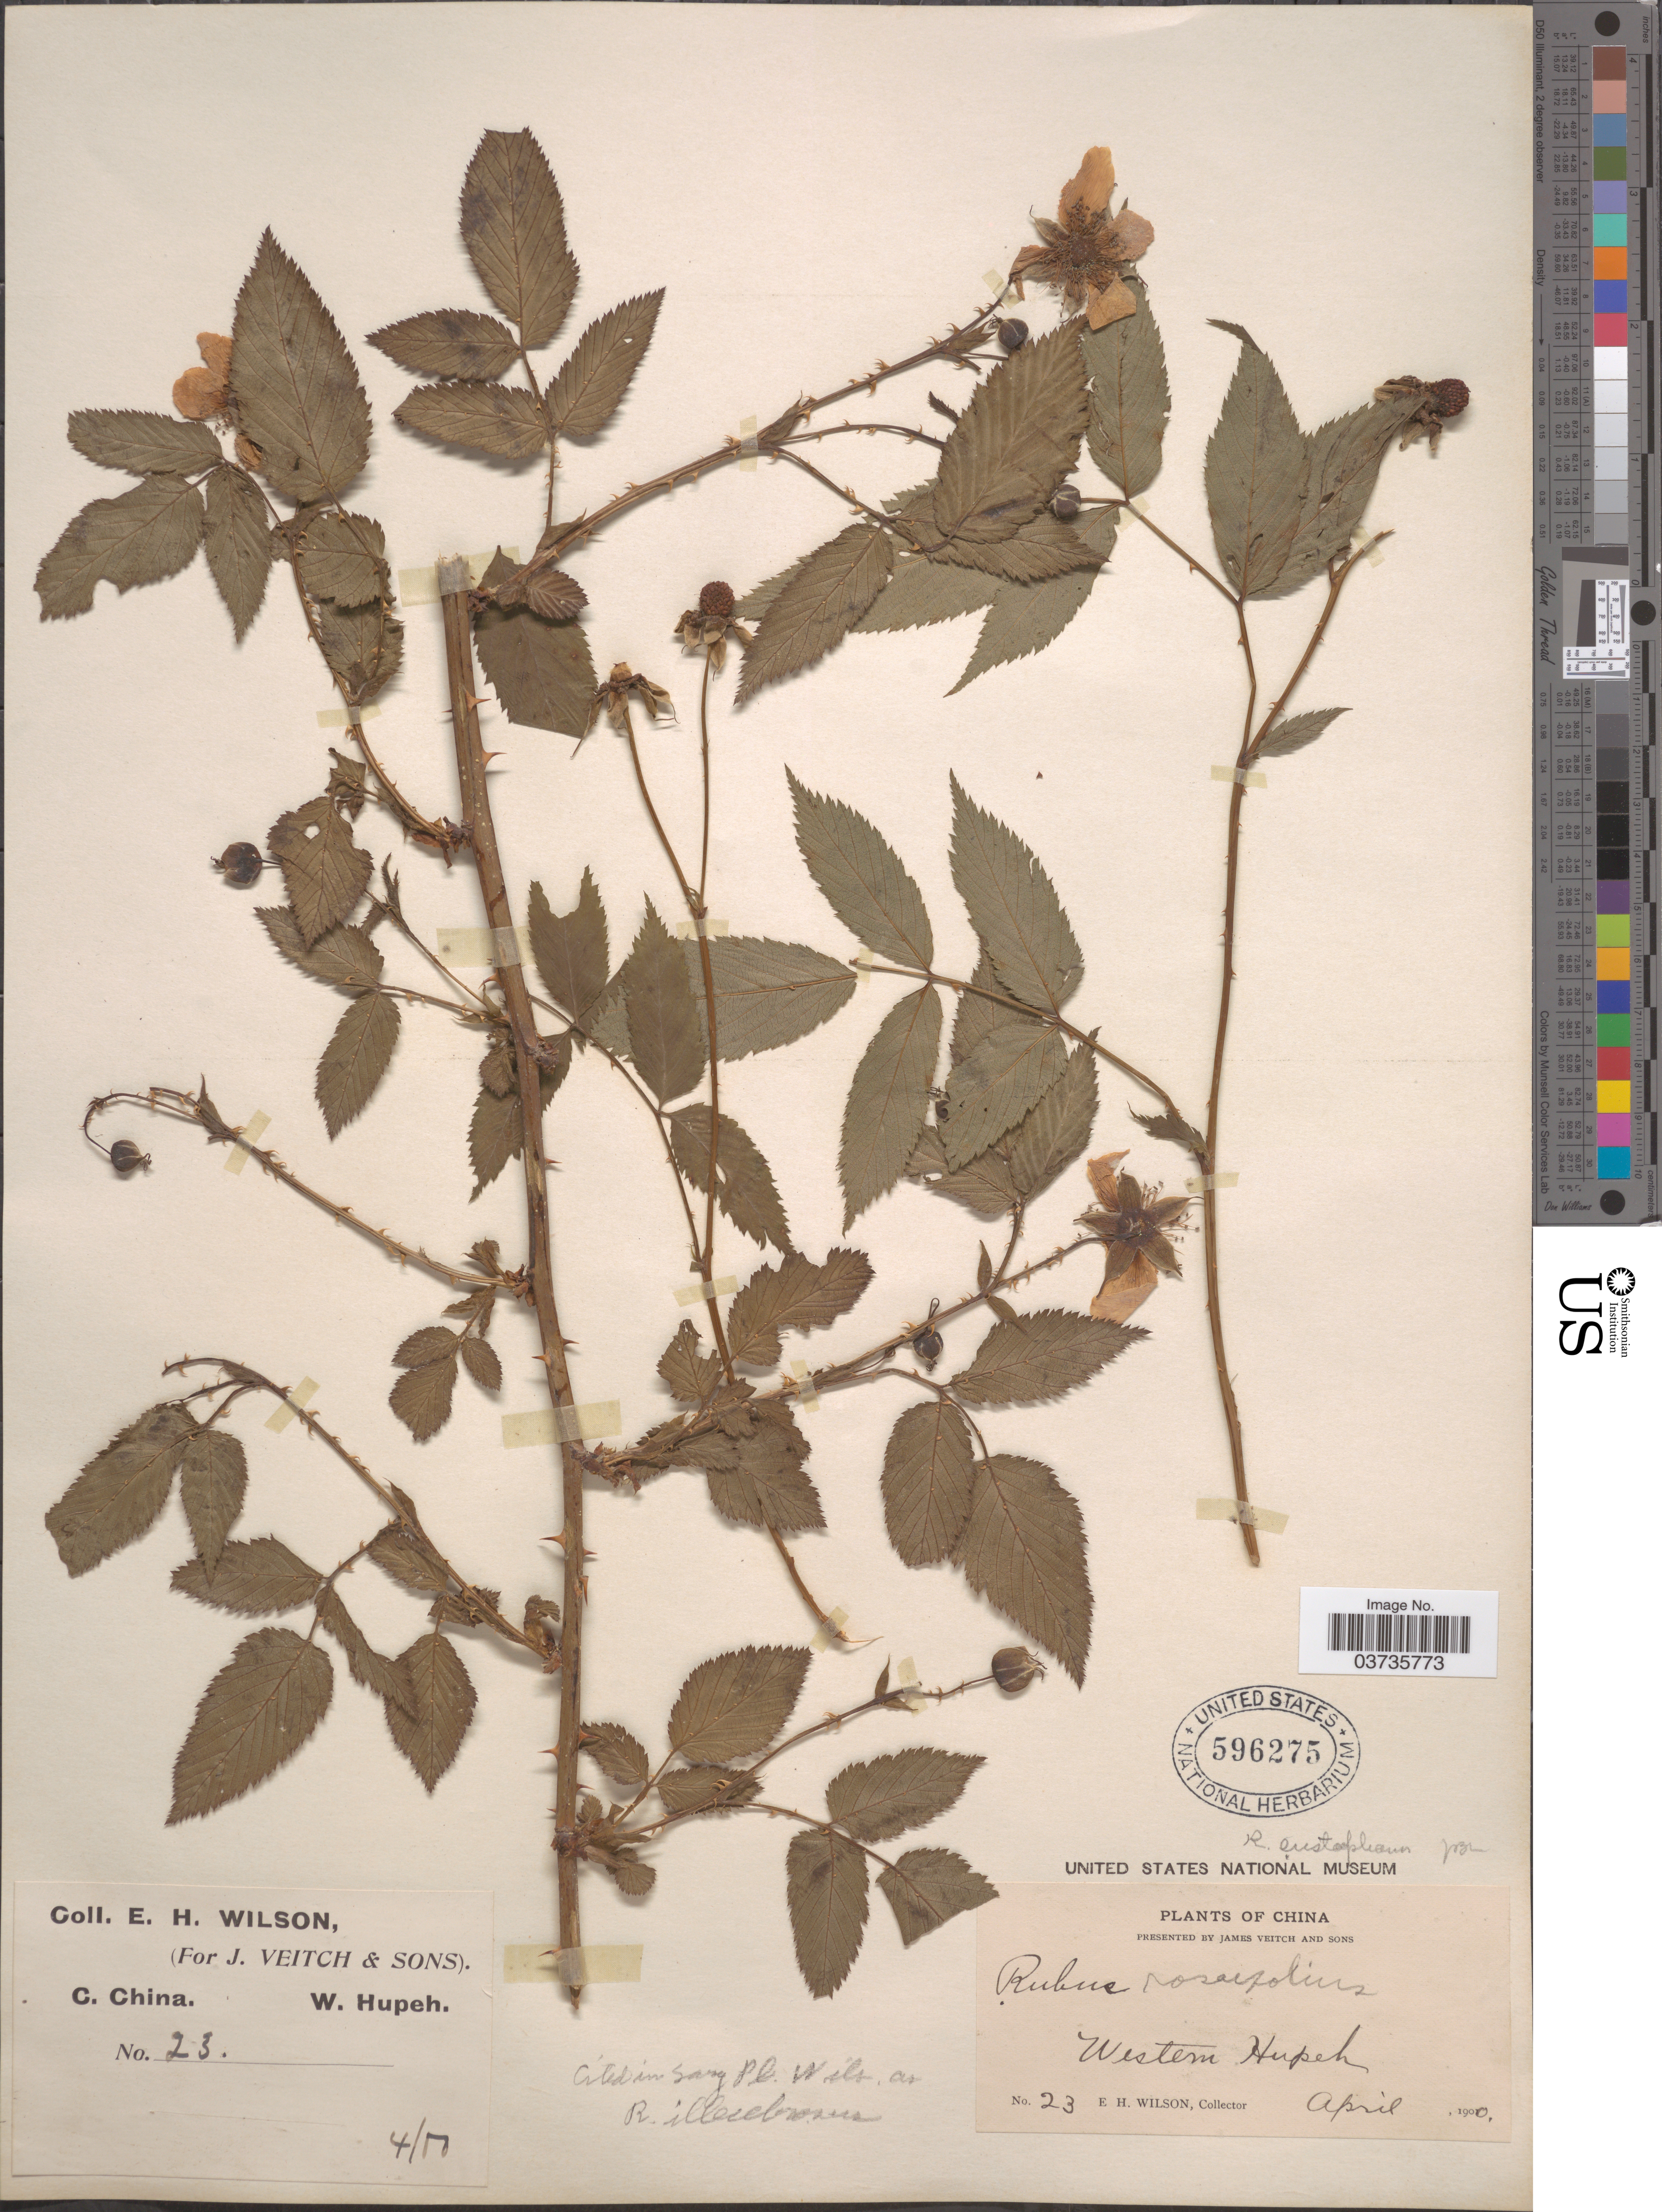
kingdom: Plantae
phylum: Tracheophyta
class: Magnoliopsida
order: Rosales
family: Rosaceae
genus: Rubus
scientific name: Rubus eustephanos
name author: Focke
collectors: E. Wilson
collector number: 23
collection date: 1900-04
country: China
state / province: Hubei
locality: C. China. Western Hupeh.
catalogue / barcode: US 596275